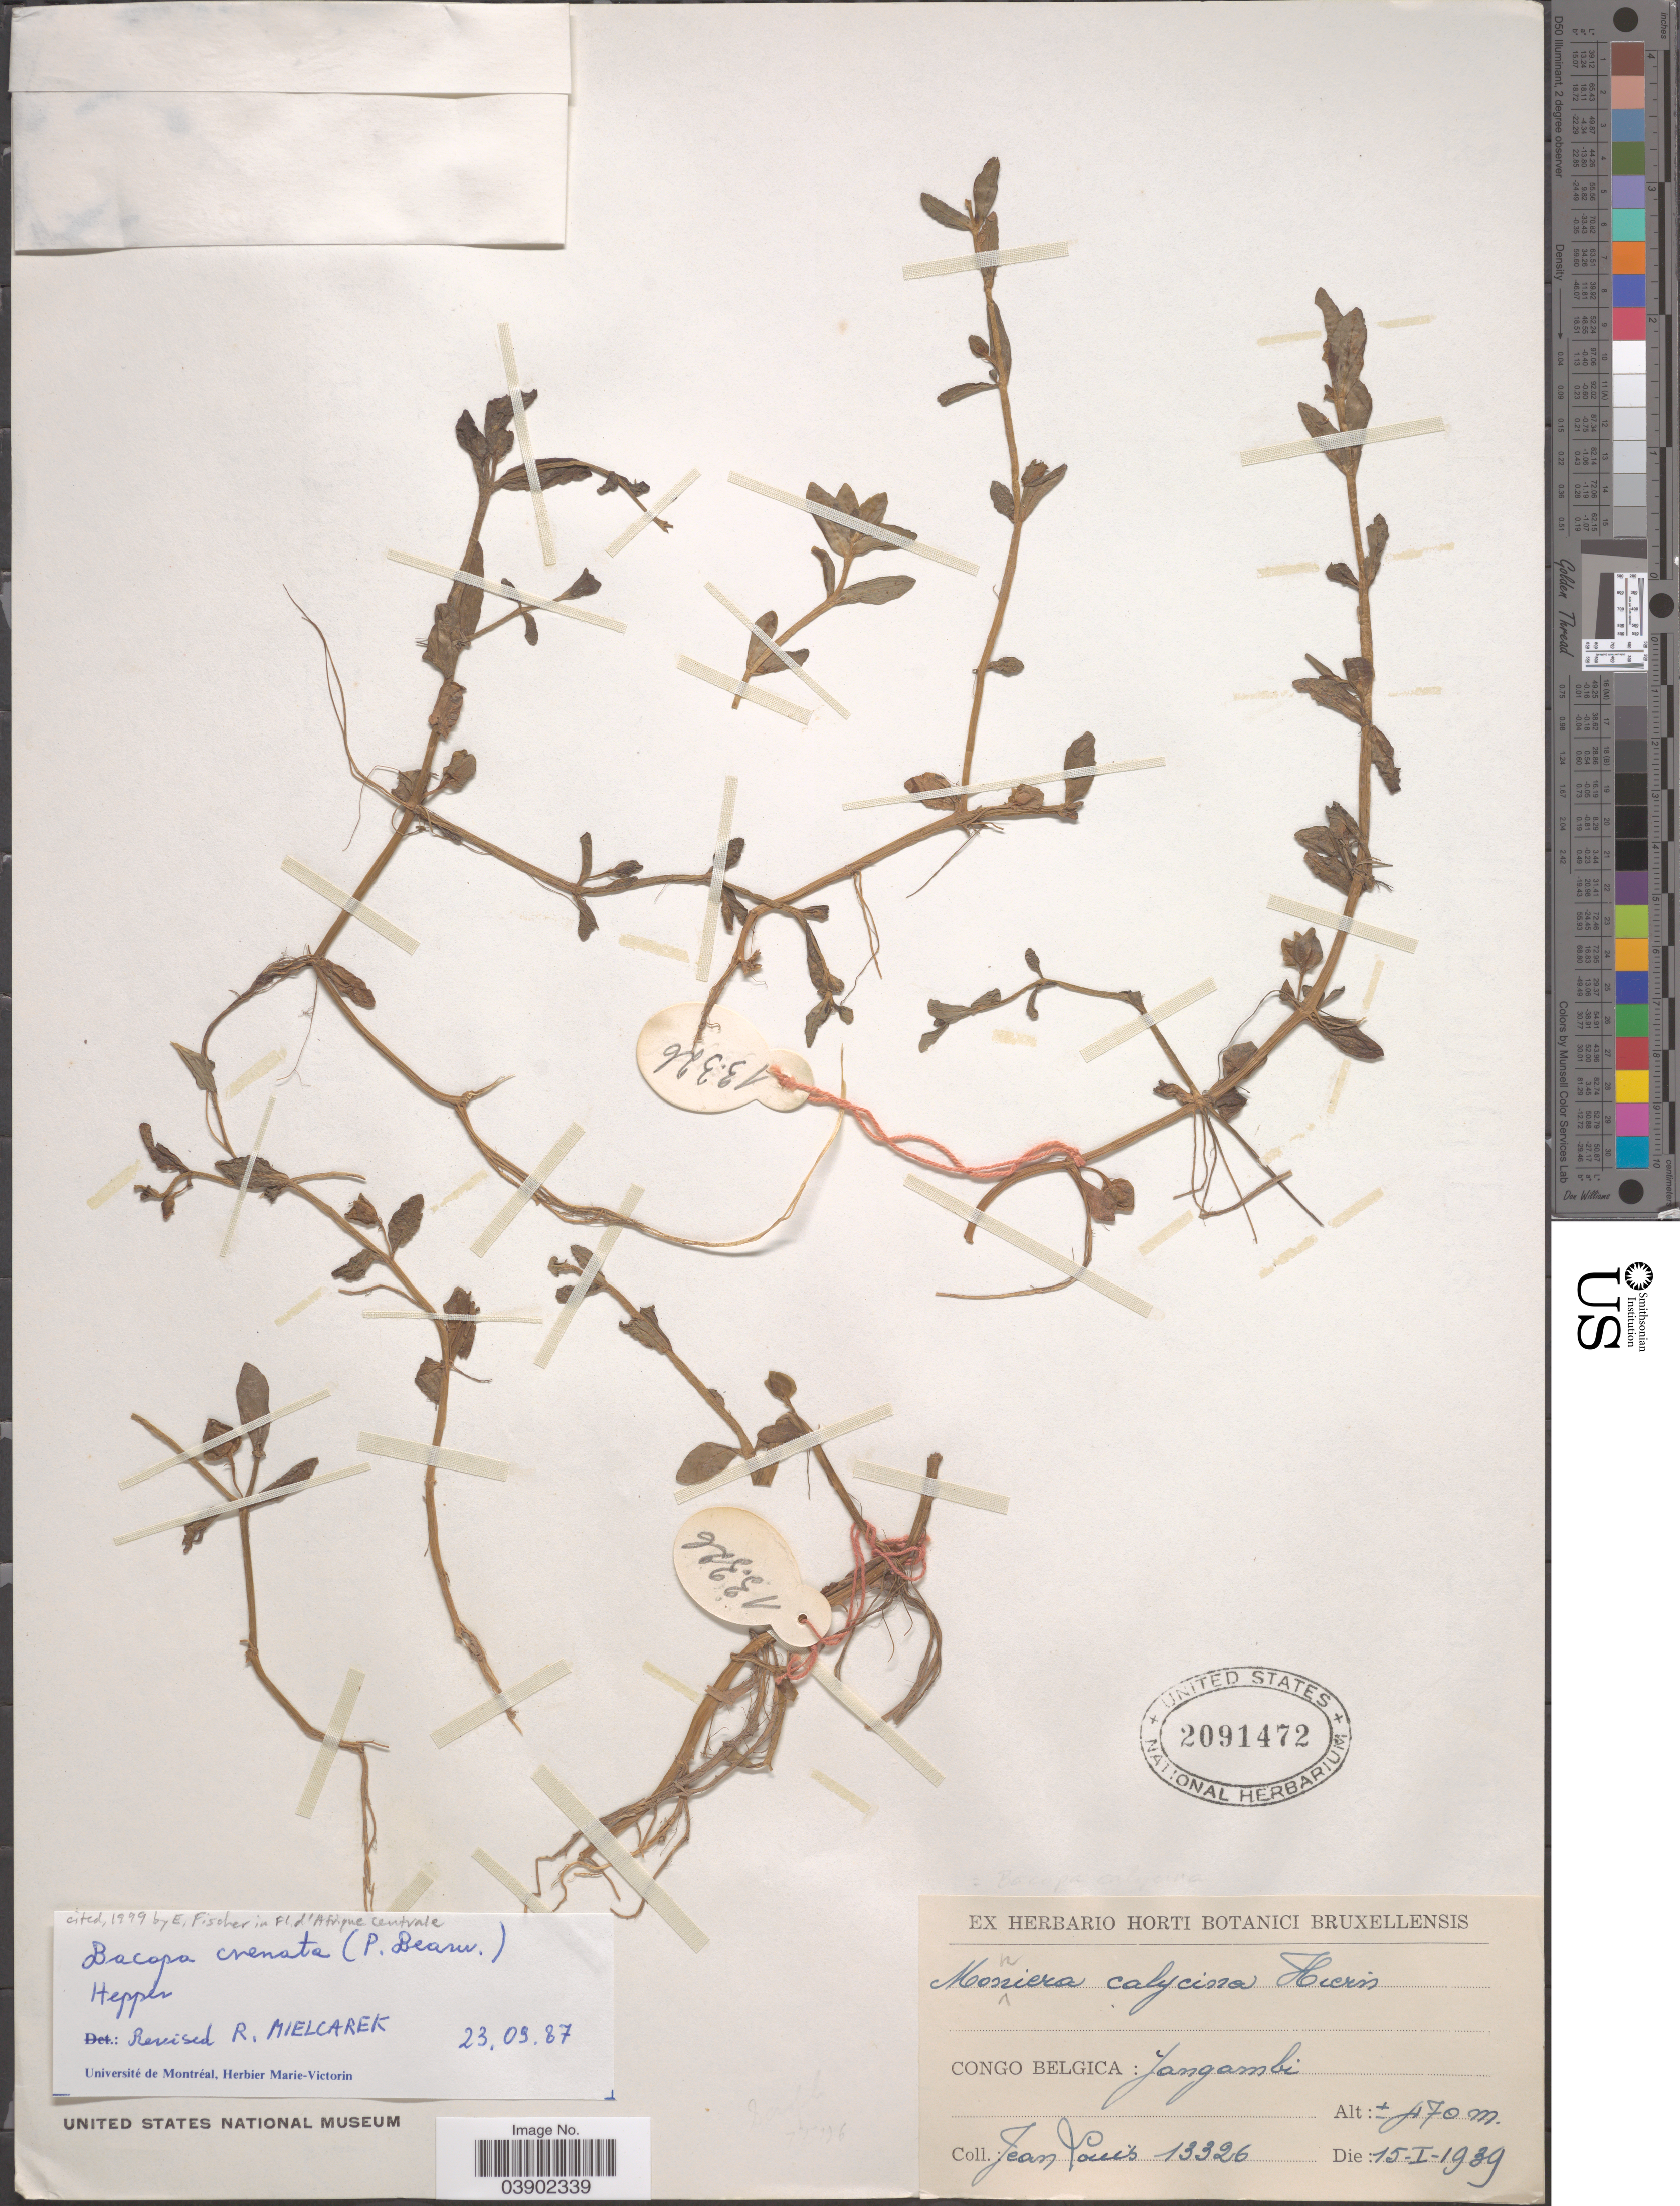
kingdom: Plantae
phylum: Tracheophyta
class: Magnoliopsida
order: Lamiales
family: Plantaginaceae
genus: Bacopa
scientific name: Bacopa crenata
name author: (P. Beauv.) Hepper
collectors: J. Louis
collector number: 13326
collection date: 1939-01-15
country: Congo, Democratic Republic of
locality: Congo Belgica: Yangambi.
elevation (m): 470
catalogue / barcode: US 2091472